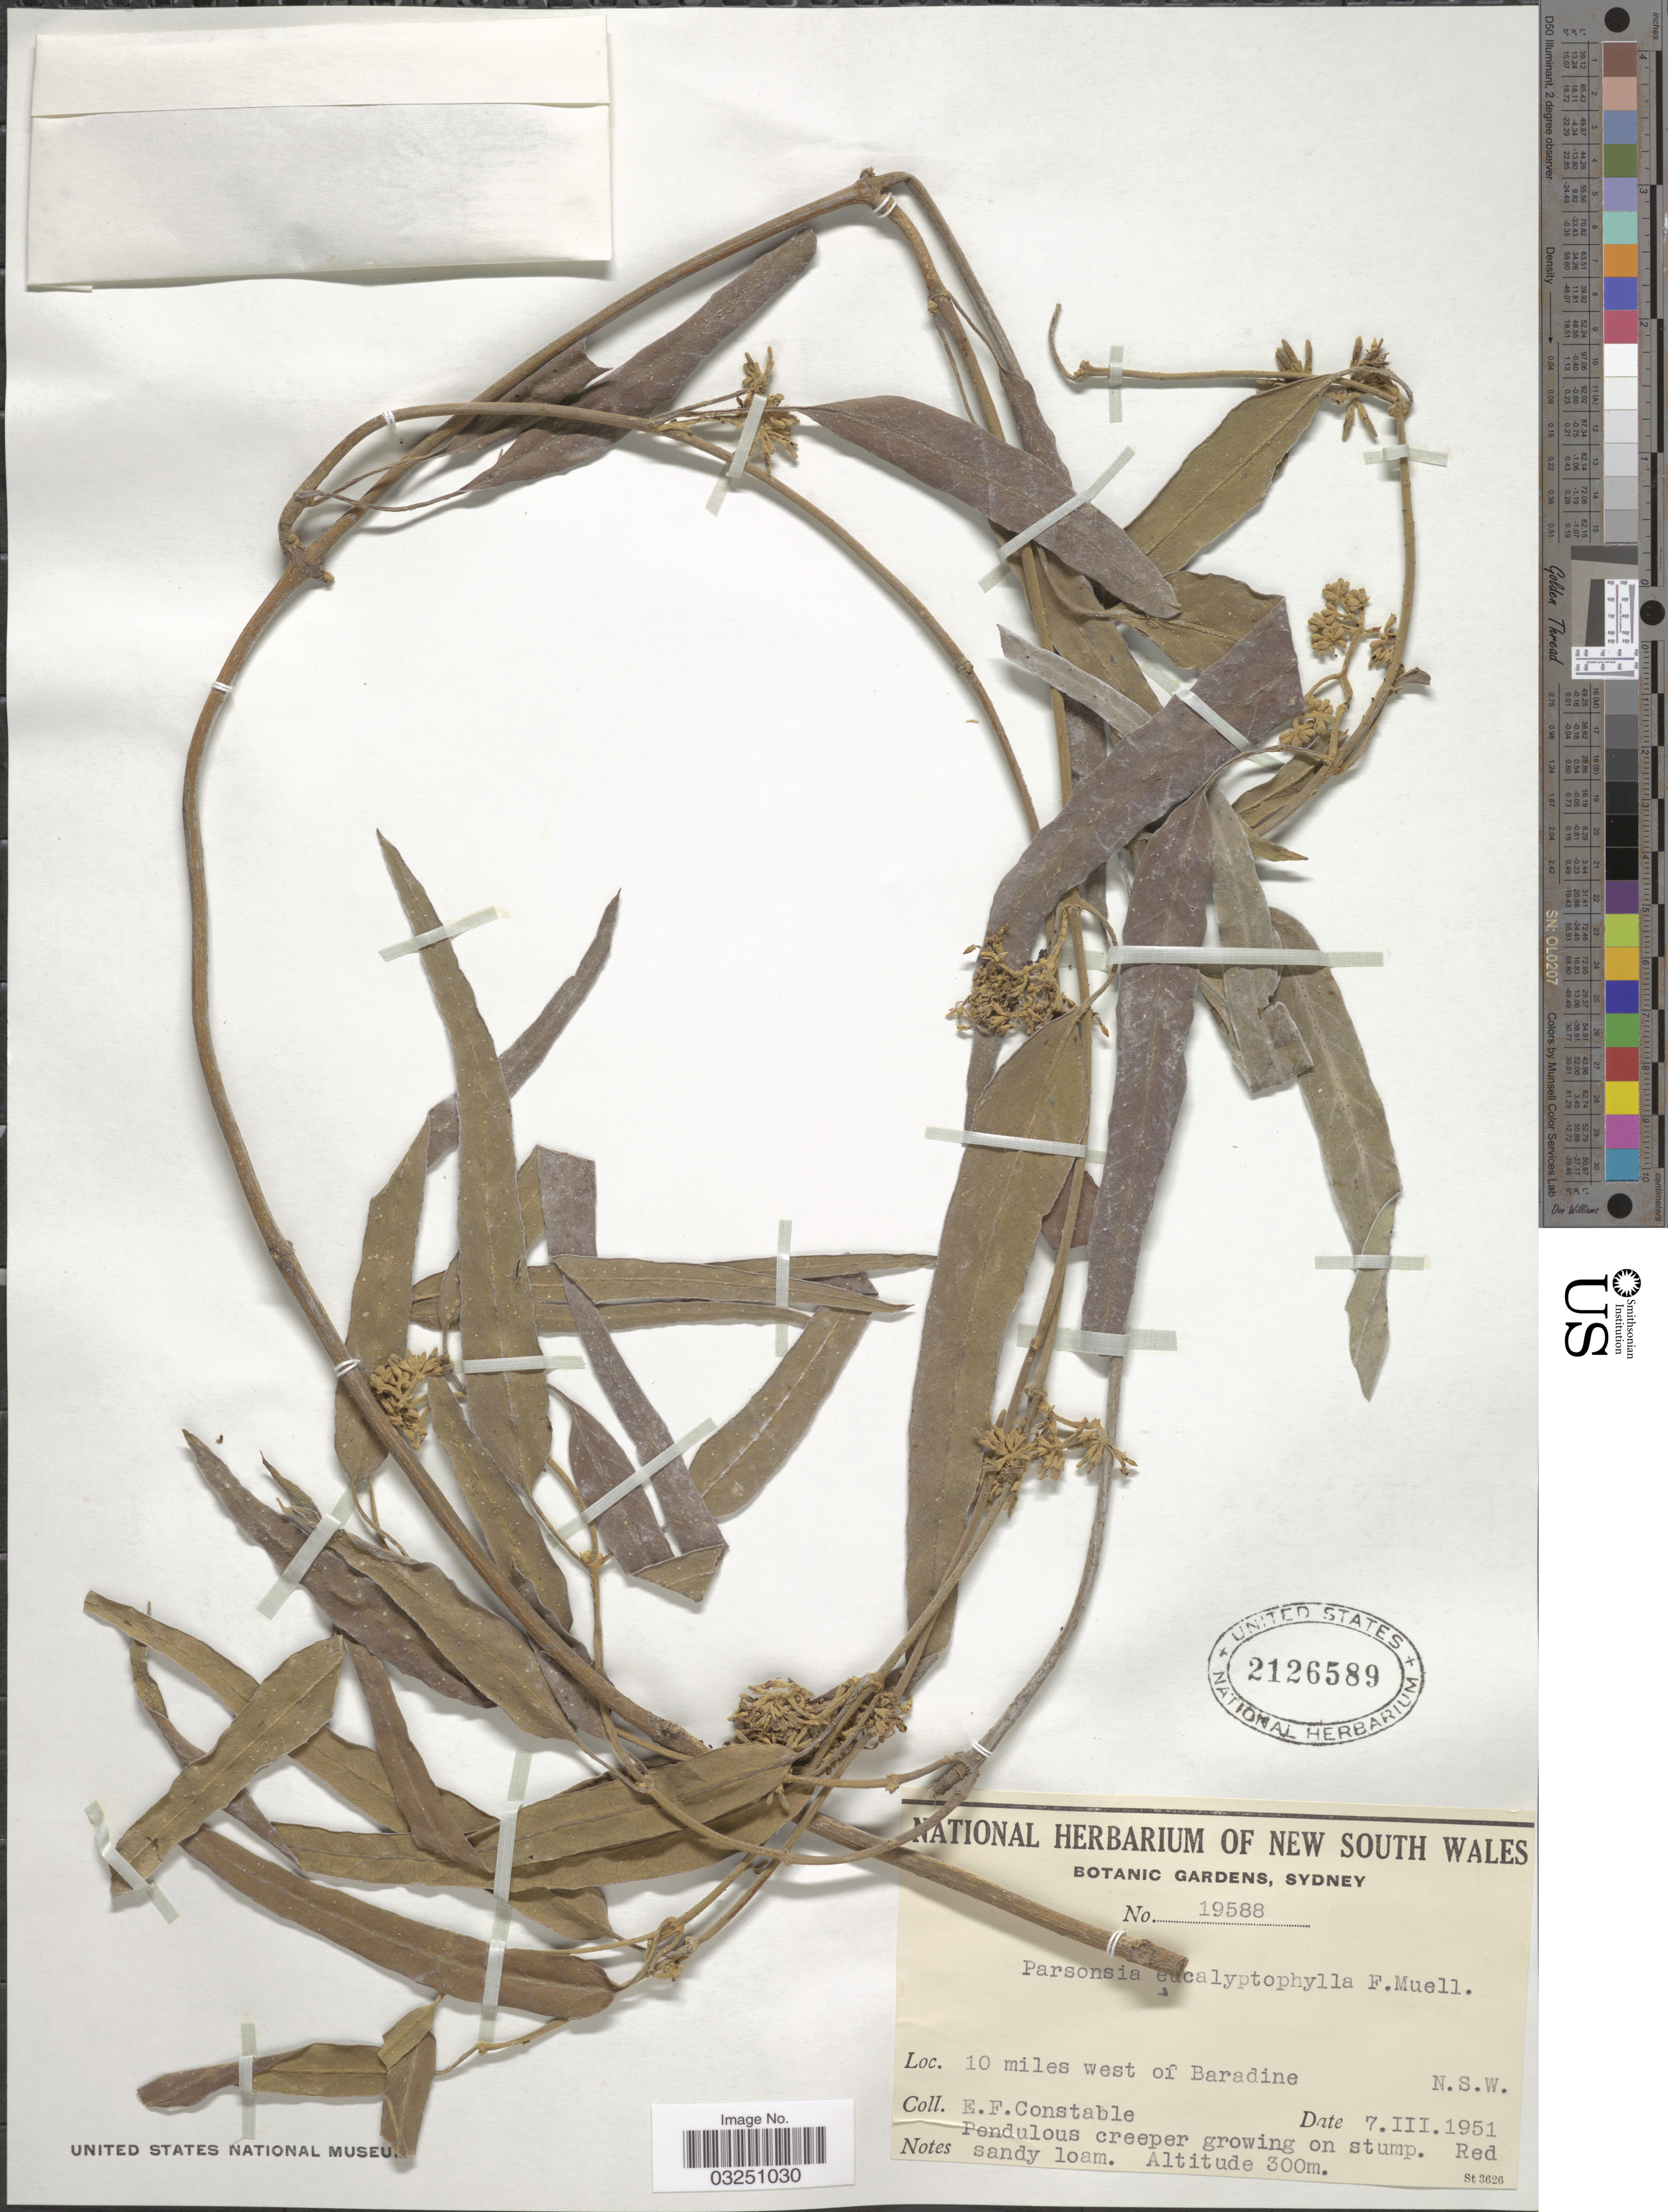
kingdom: Plantae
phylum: Tracheophyta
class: Magnoliopsida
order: Myrtales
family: Lythraceae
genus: Parsonsia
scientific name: Parsonsia eucalyptophylla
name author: F. Muell. ex Benth.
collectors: E. F. Constable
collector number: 19588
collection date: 1951-03-07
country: Australia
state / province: New South Wales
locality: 10 miles west of Baradine.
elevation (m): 300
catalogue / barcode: US 2126589